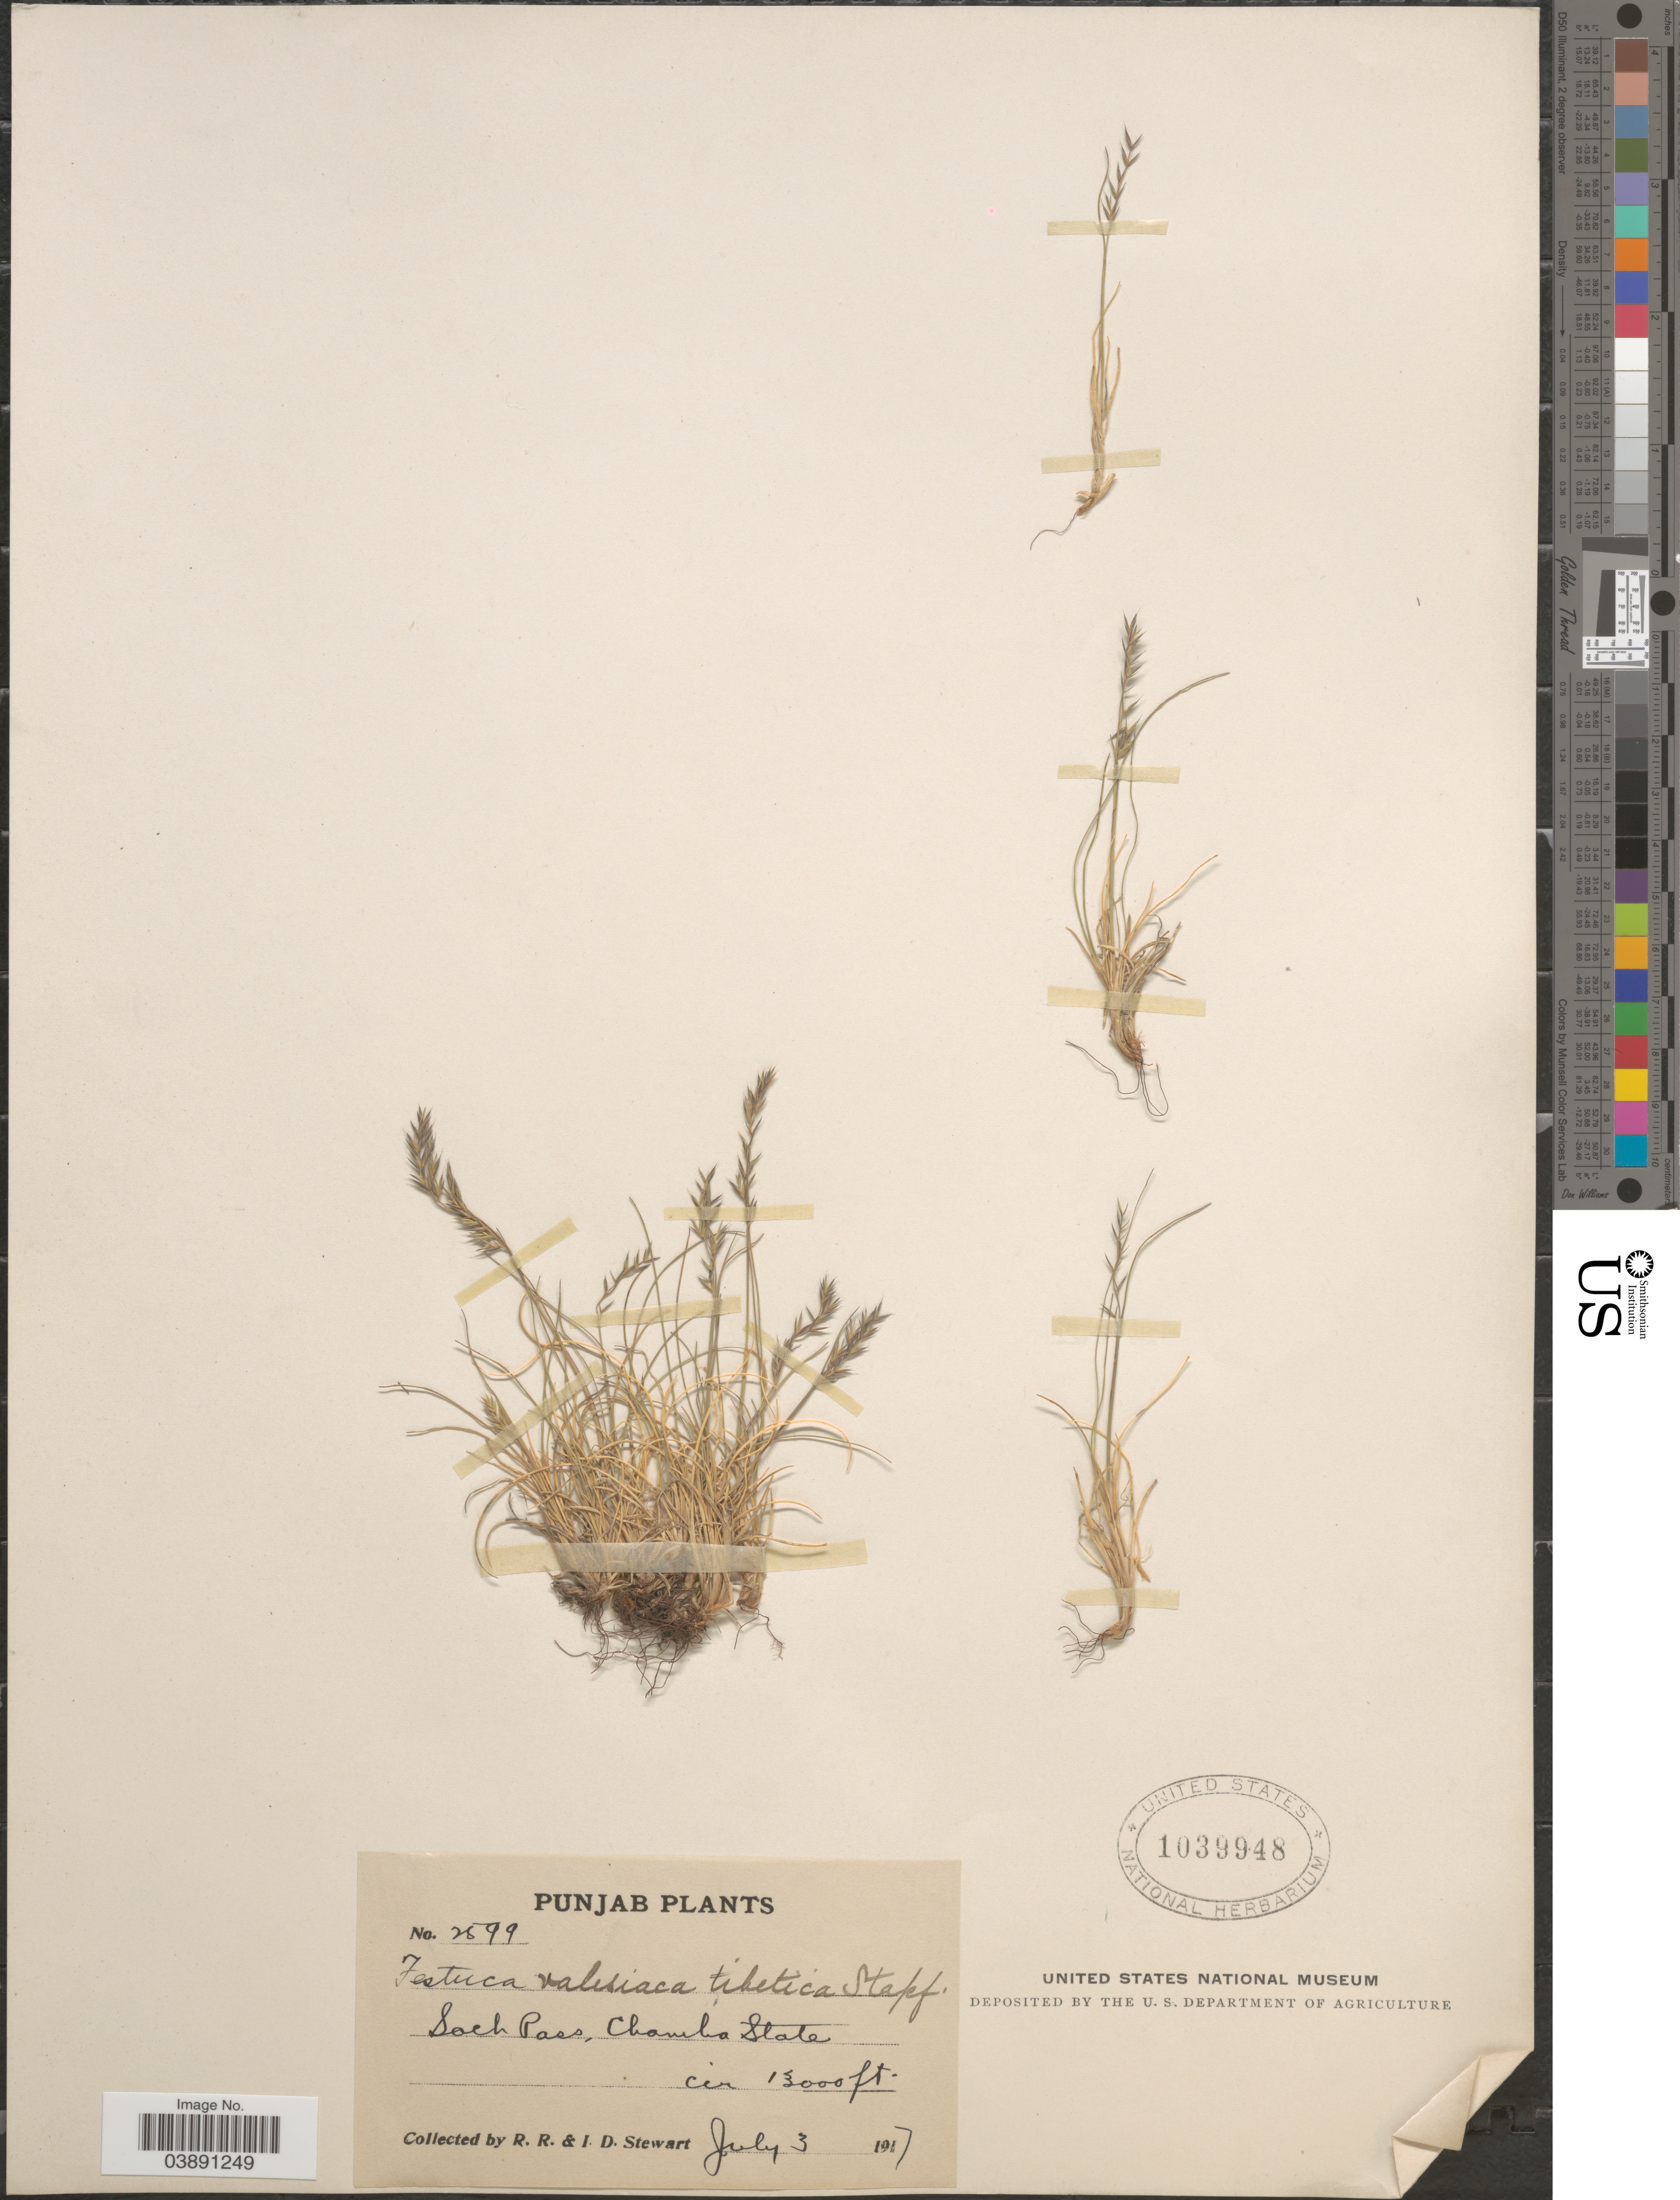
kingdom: Plantae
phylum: Tracheophyta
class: Liliopsida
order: Poales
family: Poaceae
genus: Festuca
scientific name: Festuca valesiaca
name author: Schleich. ex Gaudin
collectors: R. Stewart & I. Stewart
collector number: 2599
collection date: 1917-07-03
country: India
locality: Sach Pass, Chamba State.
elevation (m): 3962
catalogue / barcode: US 1039948